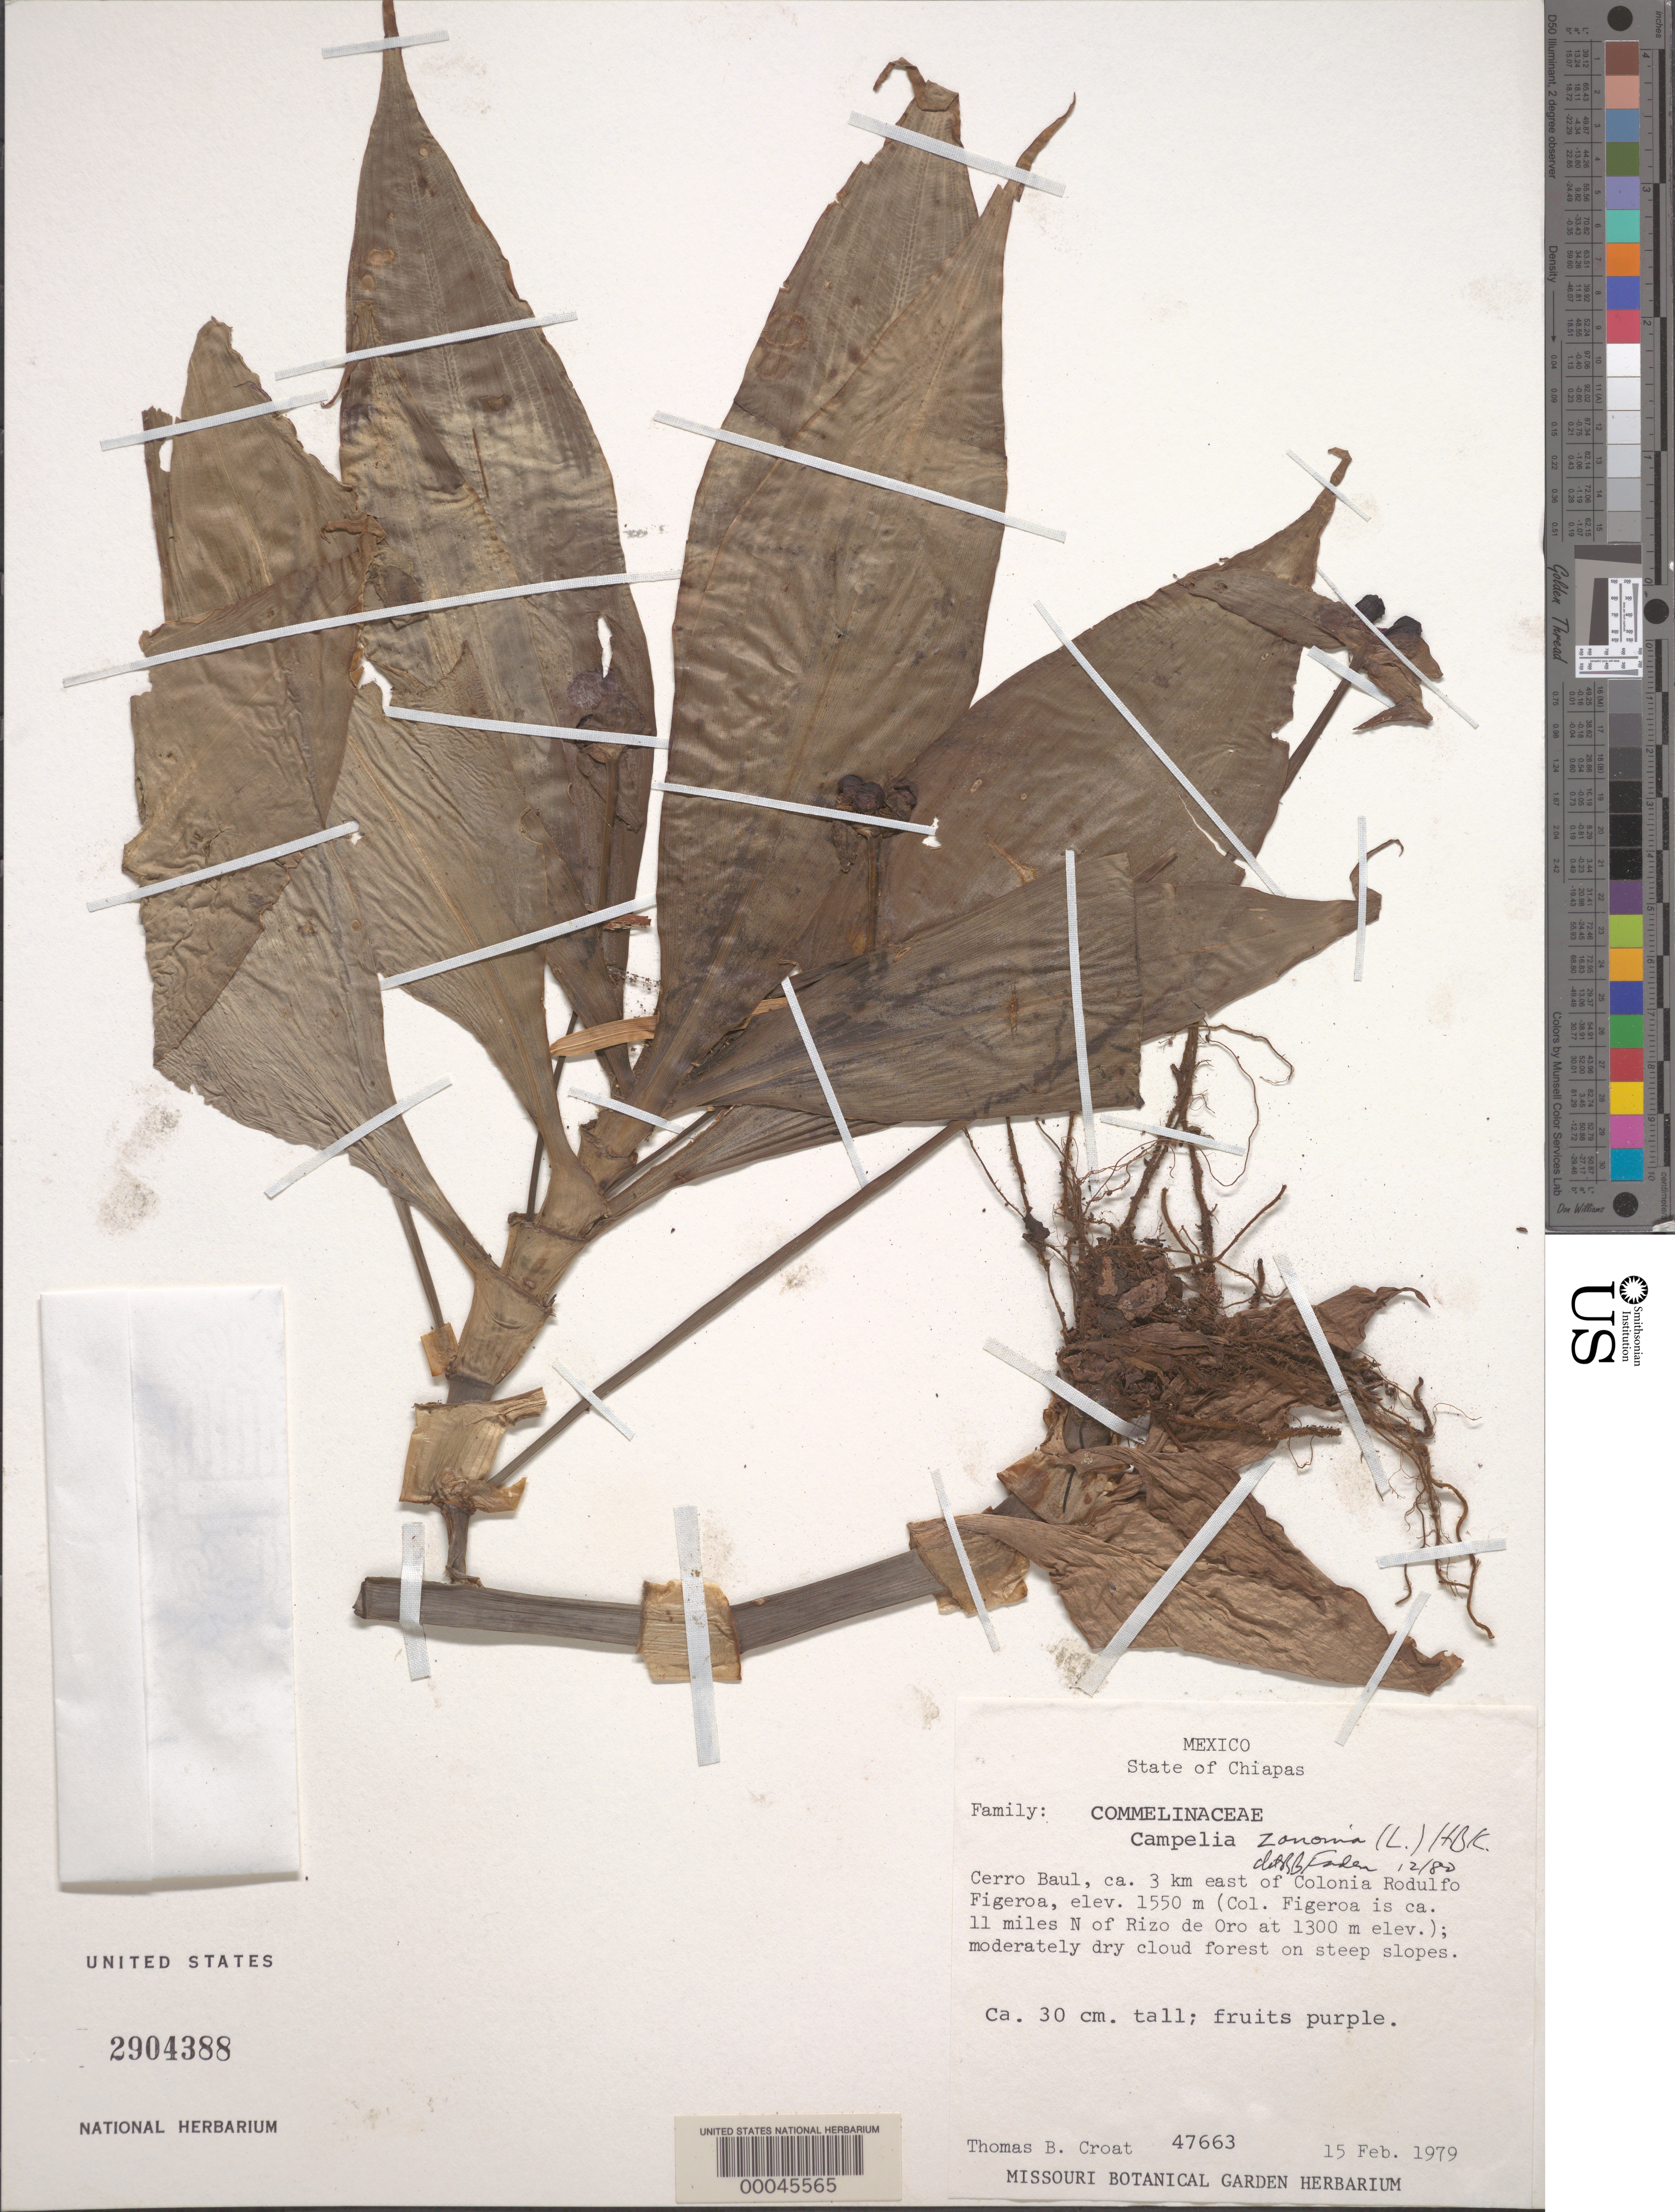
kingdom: Plantae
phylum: Tracheophyta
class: Liliopsida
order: Commelinales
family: Commelinaceae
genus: Tradescantia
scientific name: Tradescantia zanonia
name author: (L.) Sw.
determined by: Faden, Robert B., (US), Smithsonian Institution - National Museum of Natural History (UNITED STATES)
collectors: T. B. Croat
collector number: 47663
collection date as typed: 15 Feb 1979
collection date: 1979-02-15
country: Mexico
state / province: Chiapas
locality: Cerro Baul, E of Colonia Rodulfo Figeroa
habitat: Steep slopes, moderately dry cloud forest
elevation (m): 1550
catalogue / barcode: US 2094388